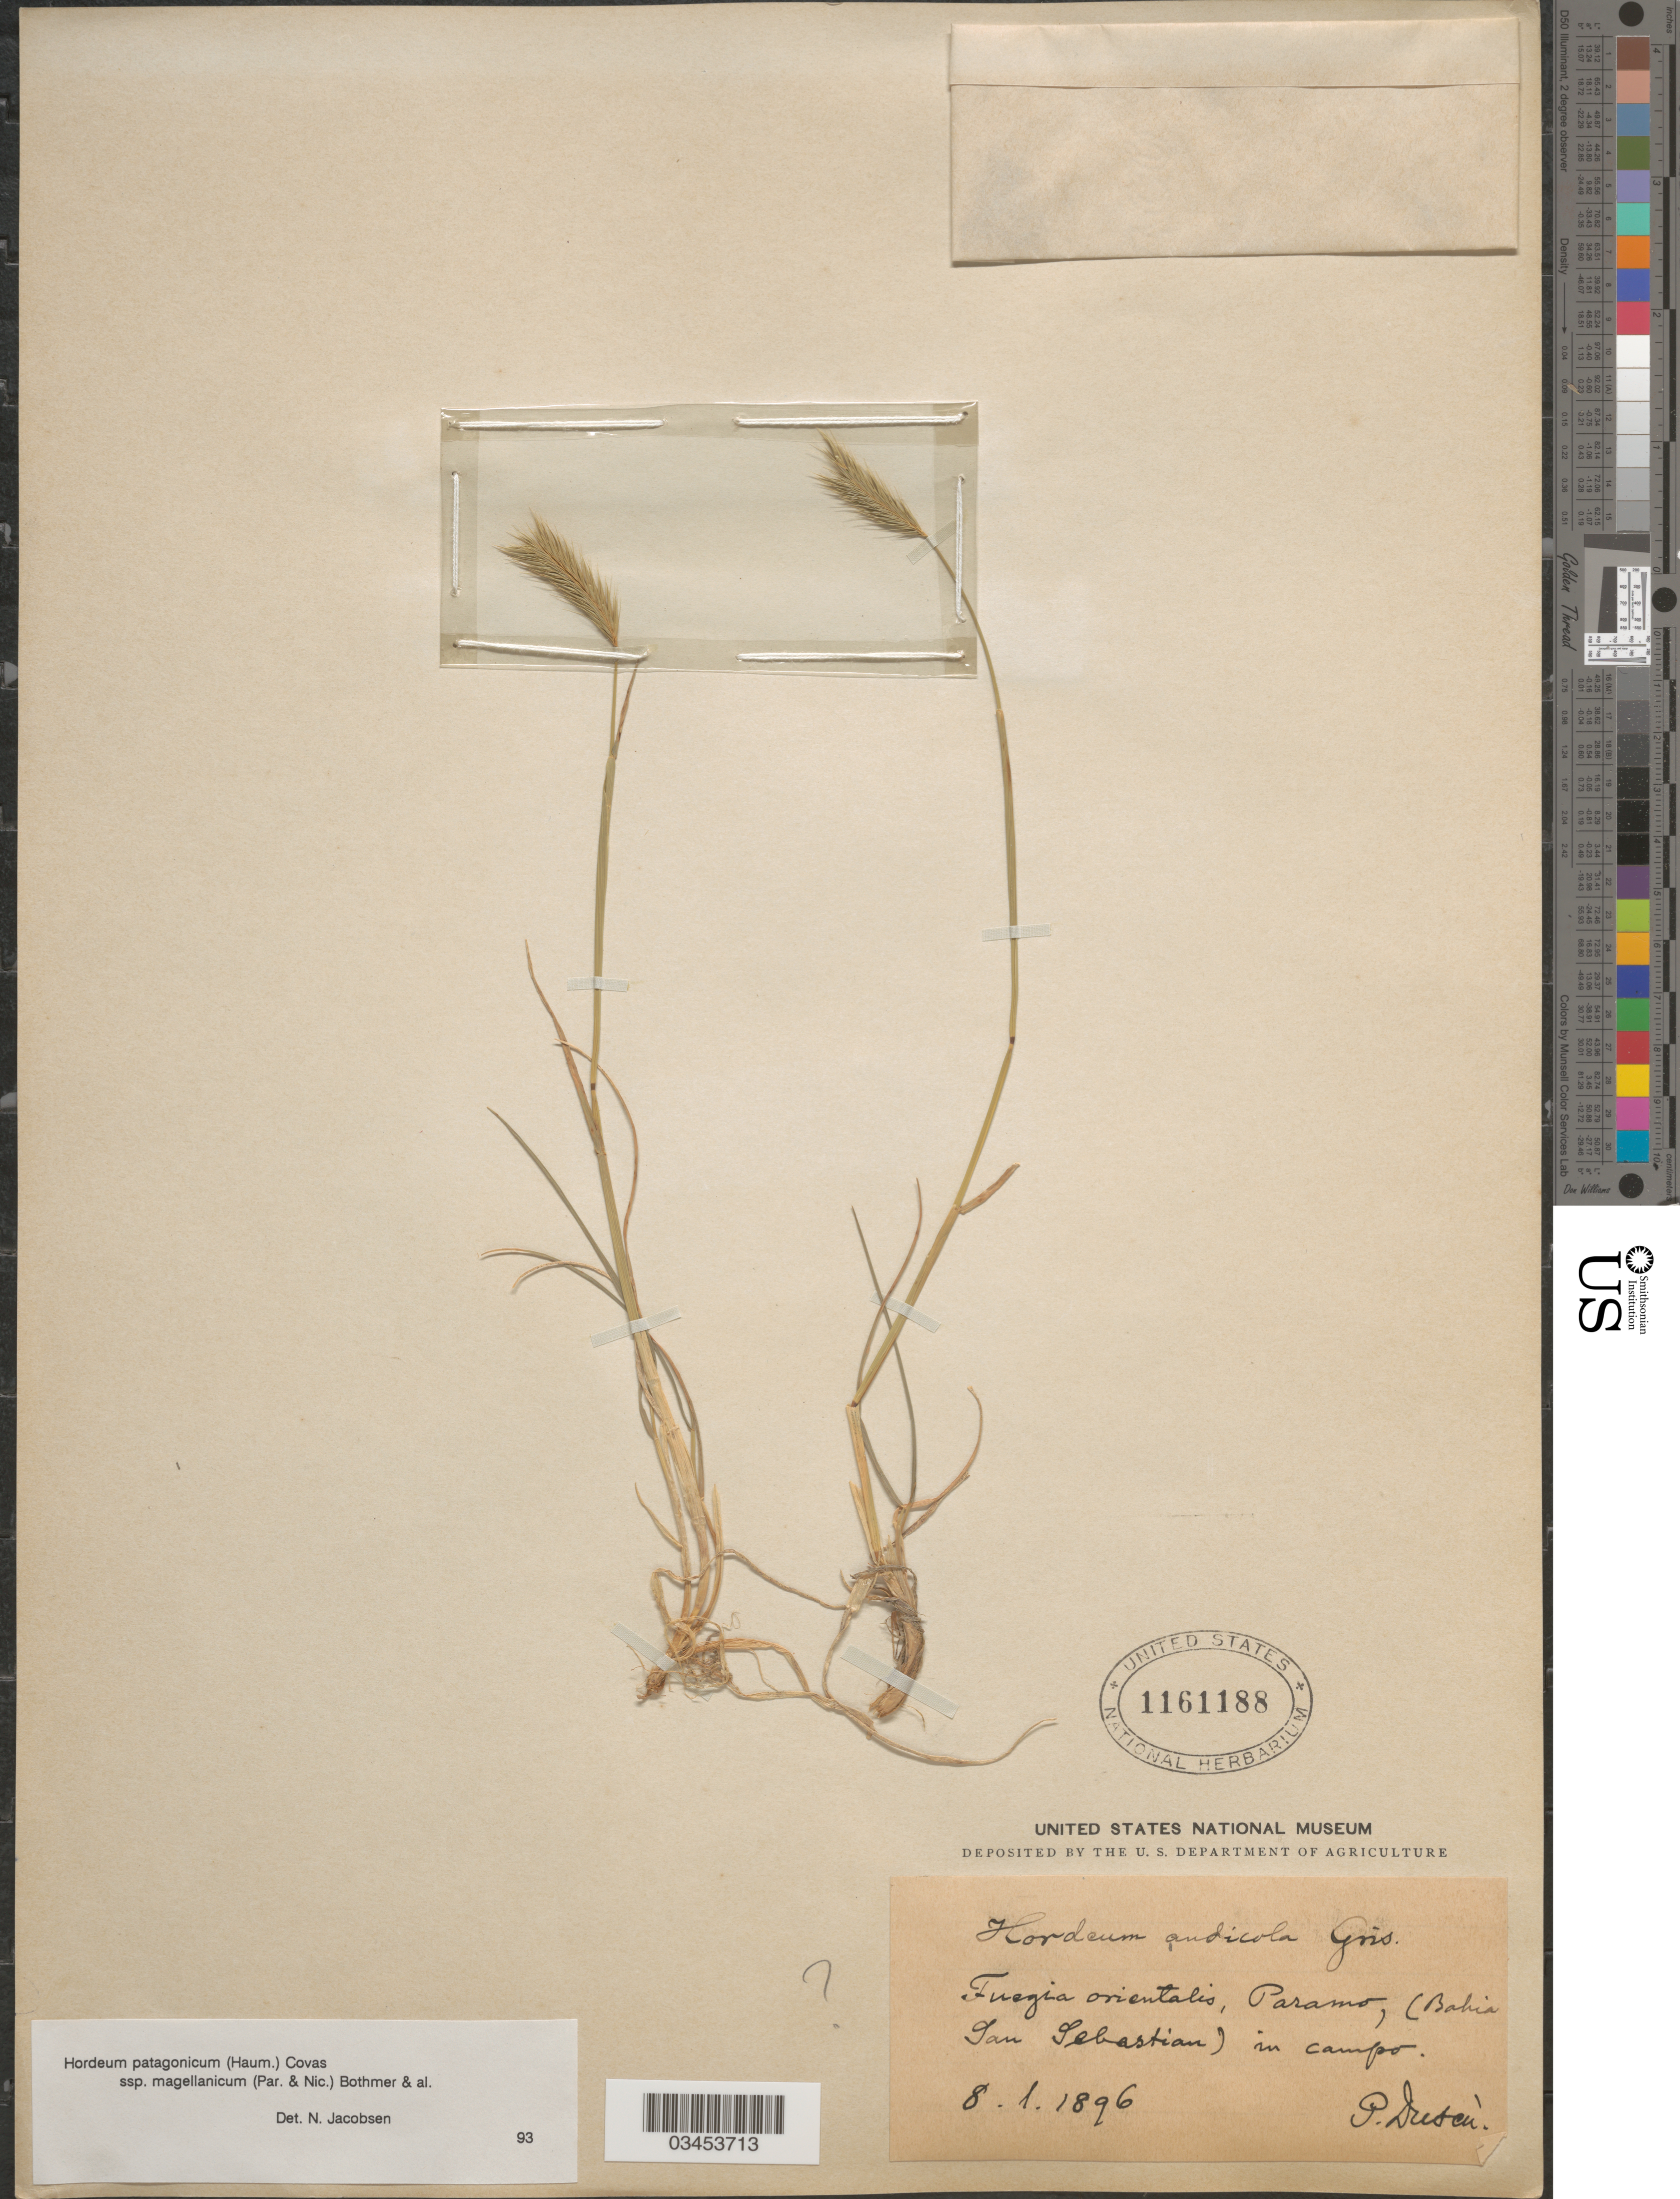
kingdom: Plantae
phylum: Tracheophyta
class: Liliopsida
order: Poales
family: Poaceae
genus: Hordeum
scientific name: Hordeum patagonicum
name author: (Hauman) Covas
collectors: P. Dusén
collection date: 1896-01-08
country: Chile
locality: Fuegia orientalis, Paramo, (Bahia San Sebastian) in campo.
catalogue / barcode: US 1161188